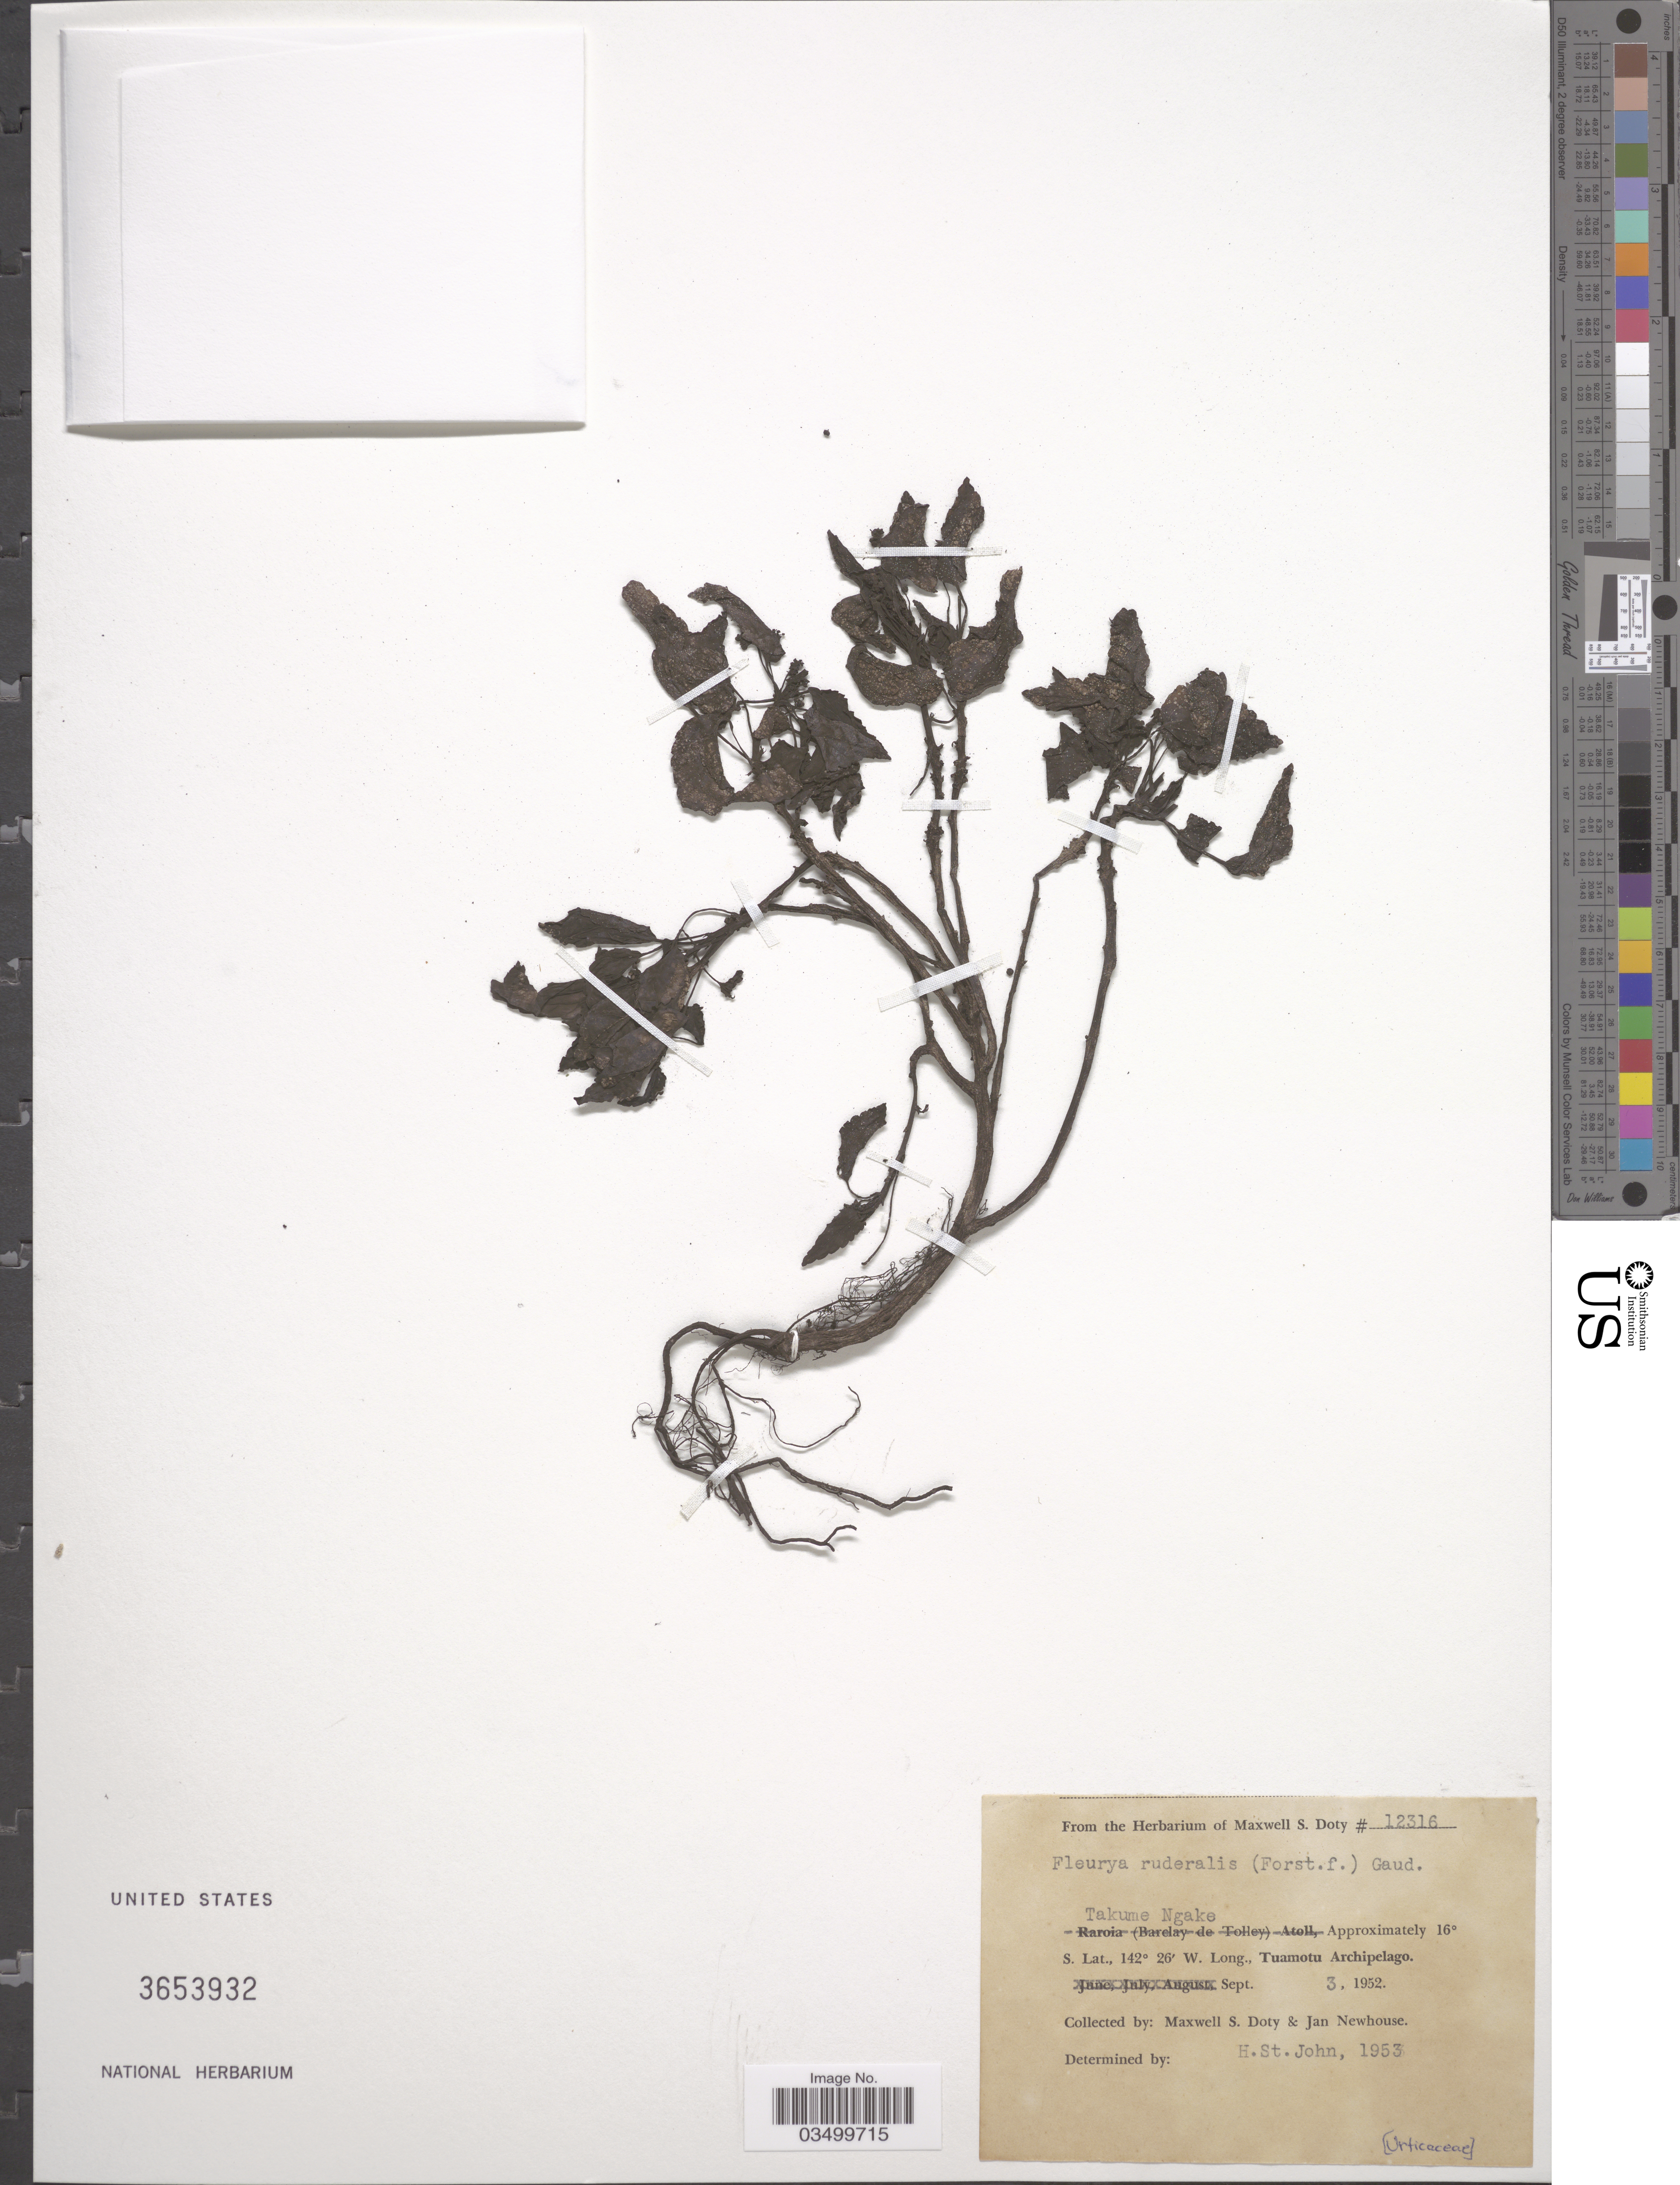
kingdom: Plantae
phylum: Tracheophyta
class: Magnoliopsida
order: Rosales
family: Urticaceae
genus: Laportea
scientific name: Laportea ruderalis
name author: (G. Forst.) Chew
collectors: M. S. Doty & J. Newhouse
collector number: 12316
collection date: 1952-09-03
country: French Polynesia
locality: Takume Ngake, Tuamotu Archipelago.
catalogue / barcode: US 3653932